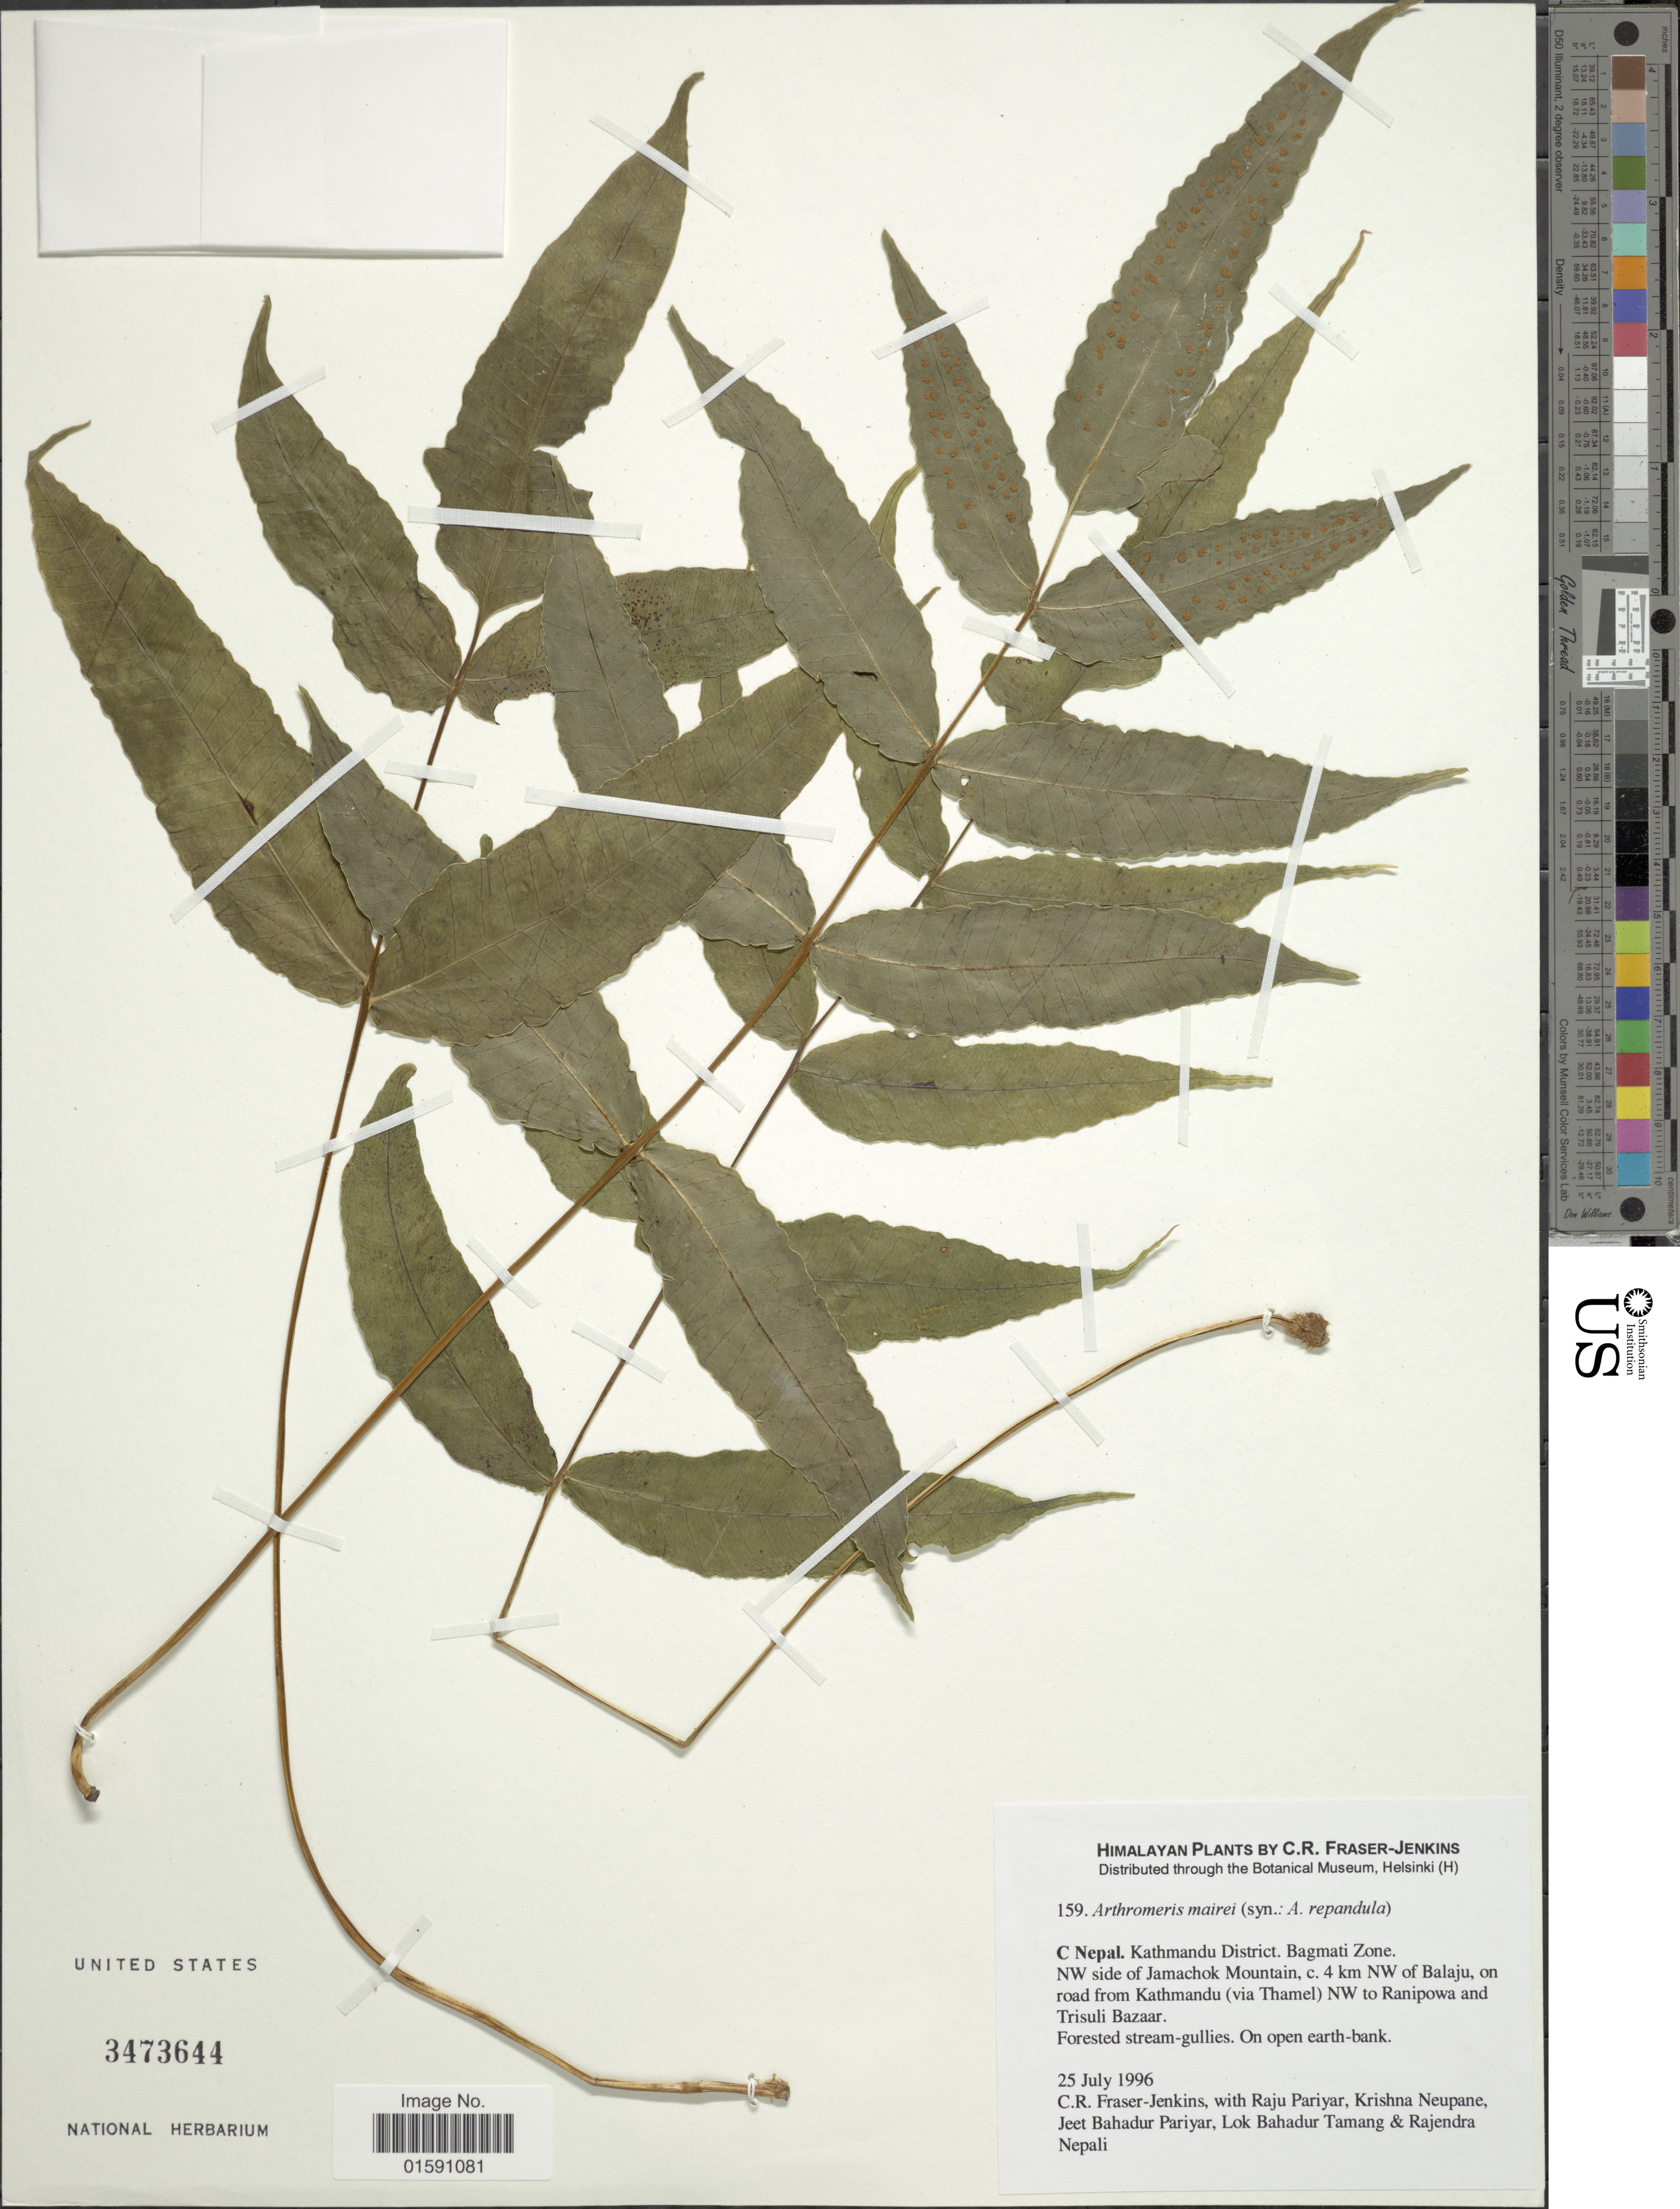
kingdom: Plantae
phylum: Tracheophyta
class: Polypodiopsida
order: Polypodiales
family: Polypodiaceae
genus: Arthromeris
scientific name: Arthromeris mairei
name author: (Brause) Ching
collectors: C. R. Fraser-Jenkins, R. Pariyar, K. Neupane, J. Pariyar & et al.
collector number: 159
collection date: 1996-07-25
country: Nepal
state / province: Bagmati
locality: C Nepal. Kathmandu District. Bagmati Zone. NW side of Jamachok Miuntain, 4 km NW of Balaju, on road from Kathmandu (via Thamel) NWto Ranipowa and Trisuli Bazaar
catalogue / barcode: US 3473644